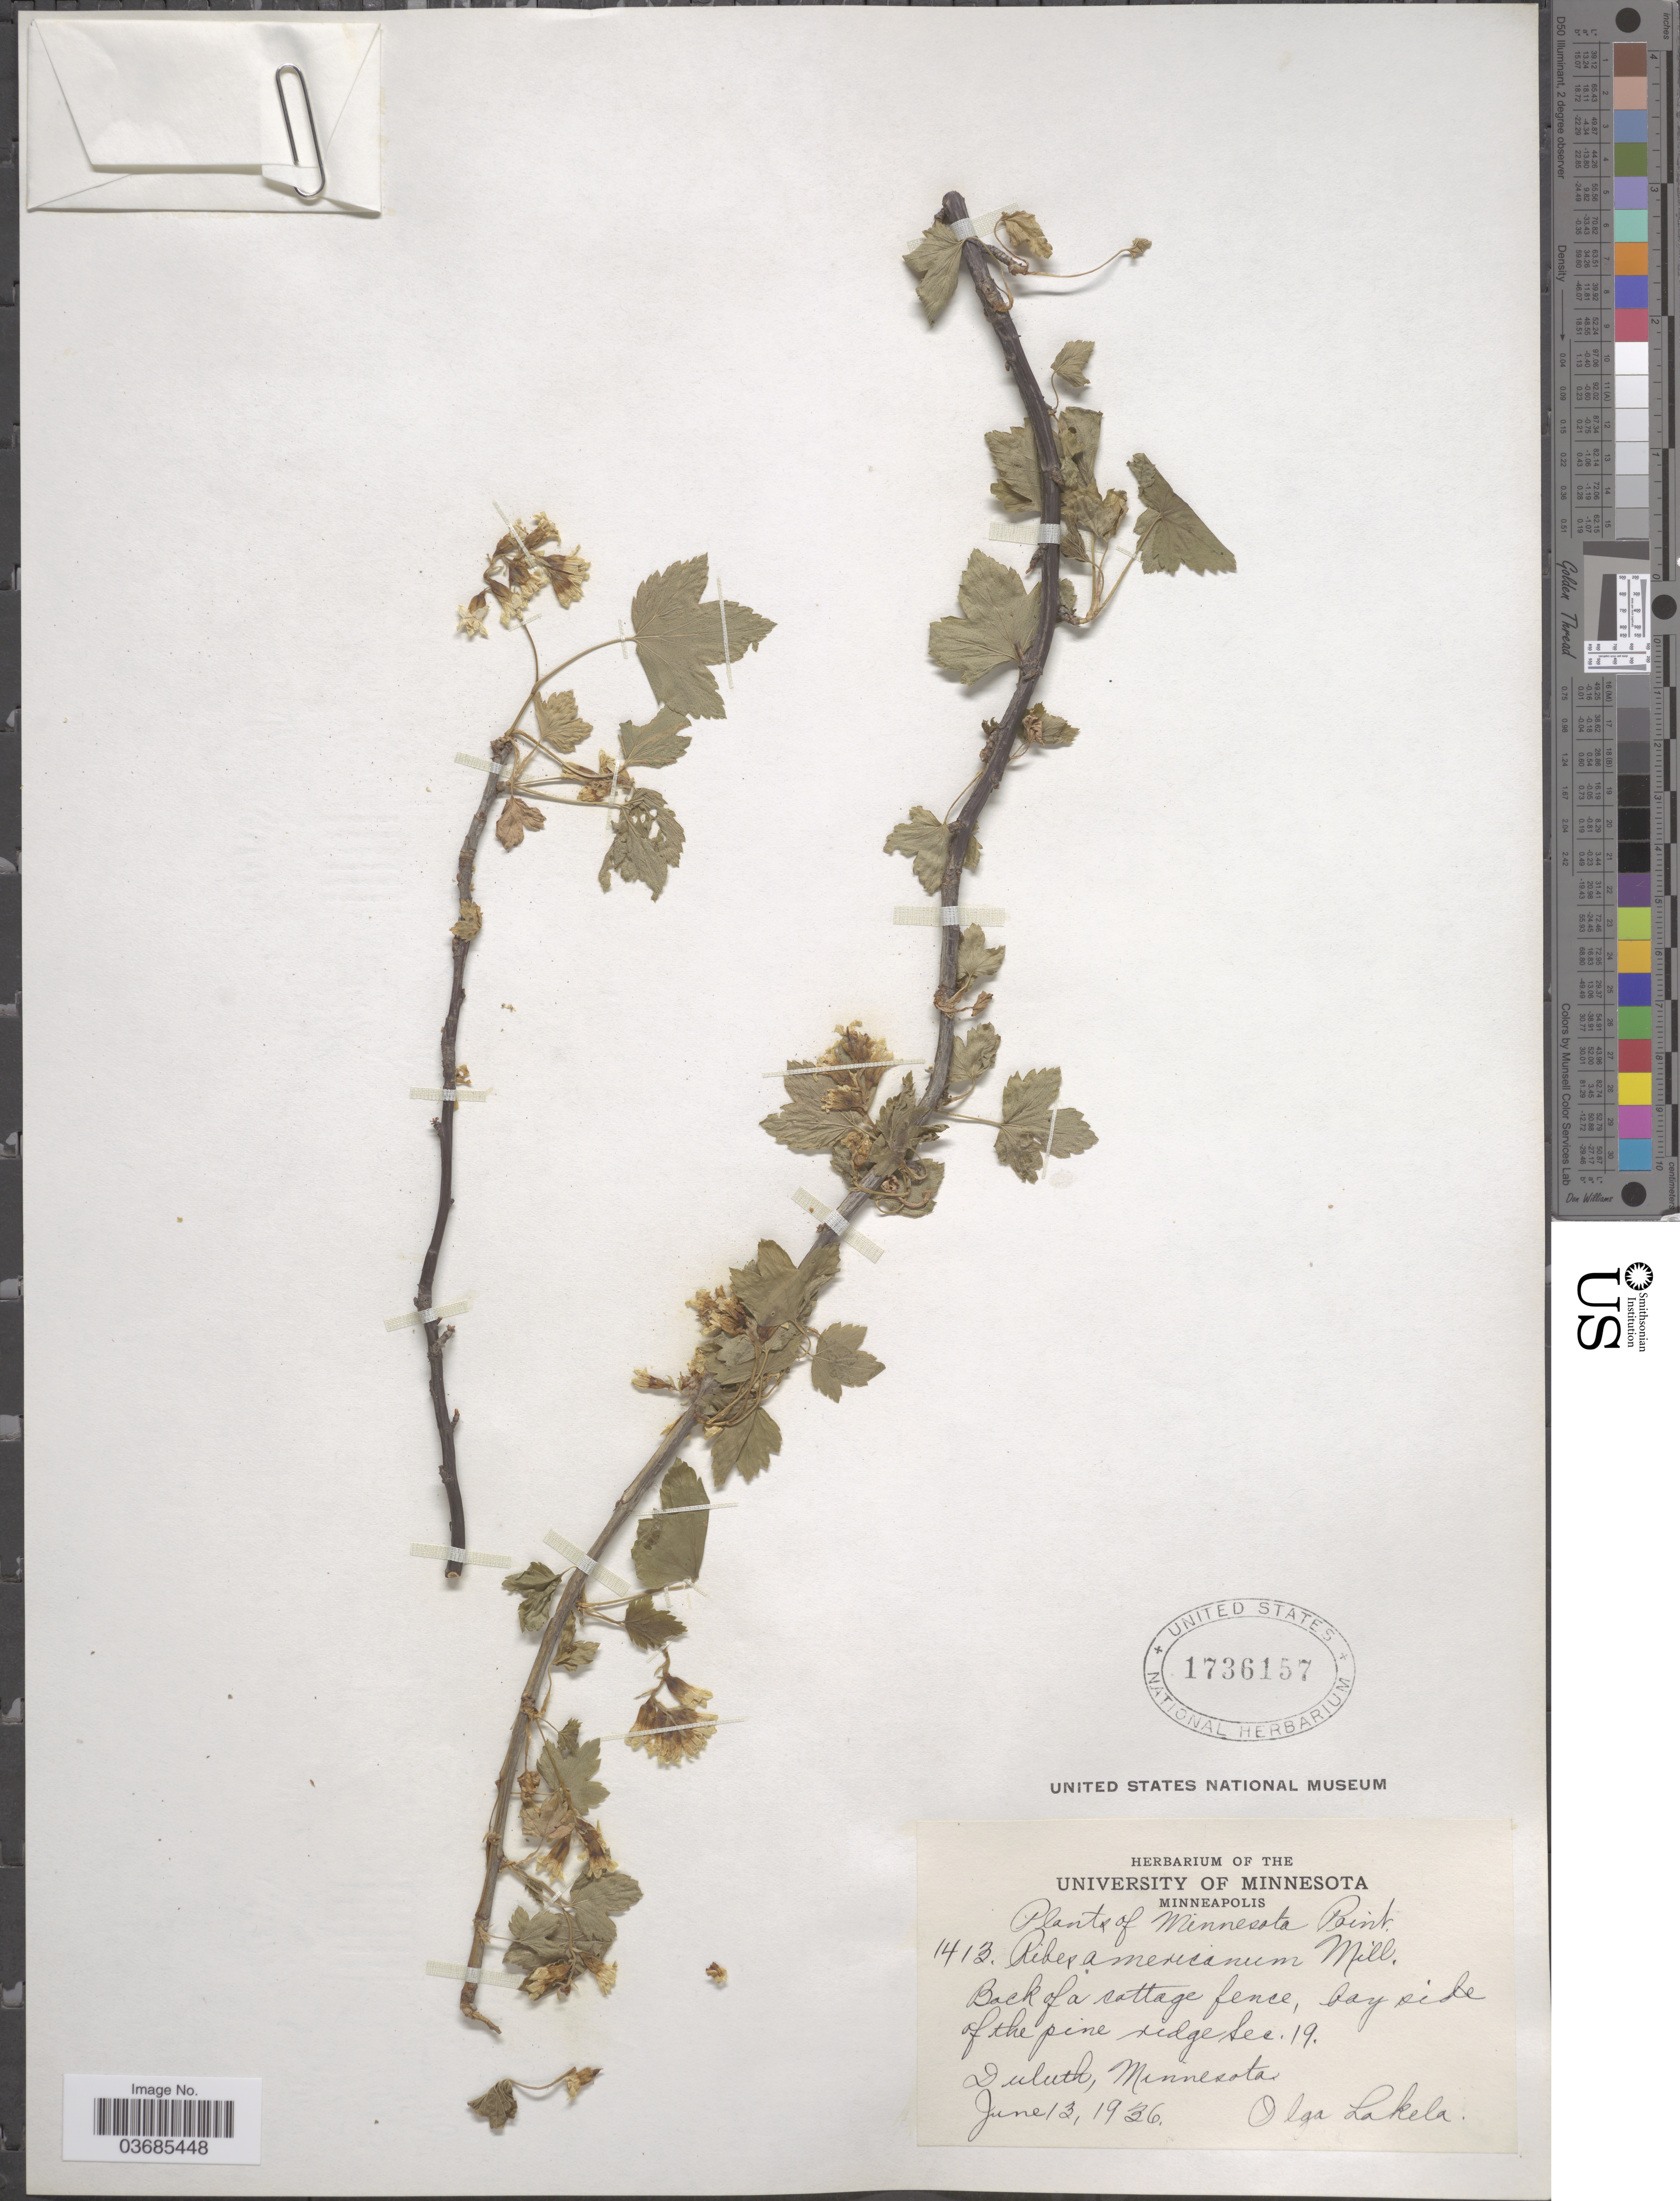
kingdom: Plantae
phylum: Tracheophyta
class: Magnoliopsida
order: Saxifragales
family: Grossulariaceae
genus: Ribes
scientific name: Ribes americanum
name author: Mill.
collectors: O. K. Lakela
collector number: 1413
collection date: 1936-06-13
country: United States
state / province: Minnesota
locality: Back of a cottage fence, bay side of the pine ridge Sec. 19. Duluth.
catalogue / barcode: US 1736157